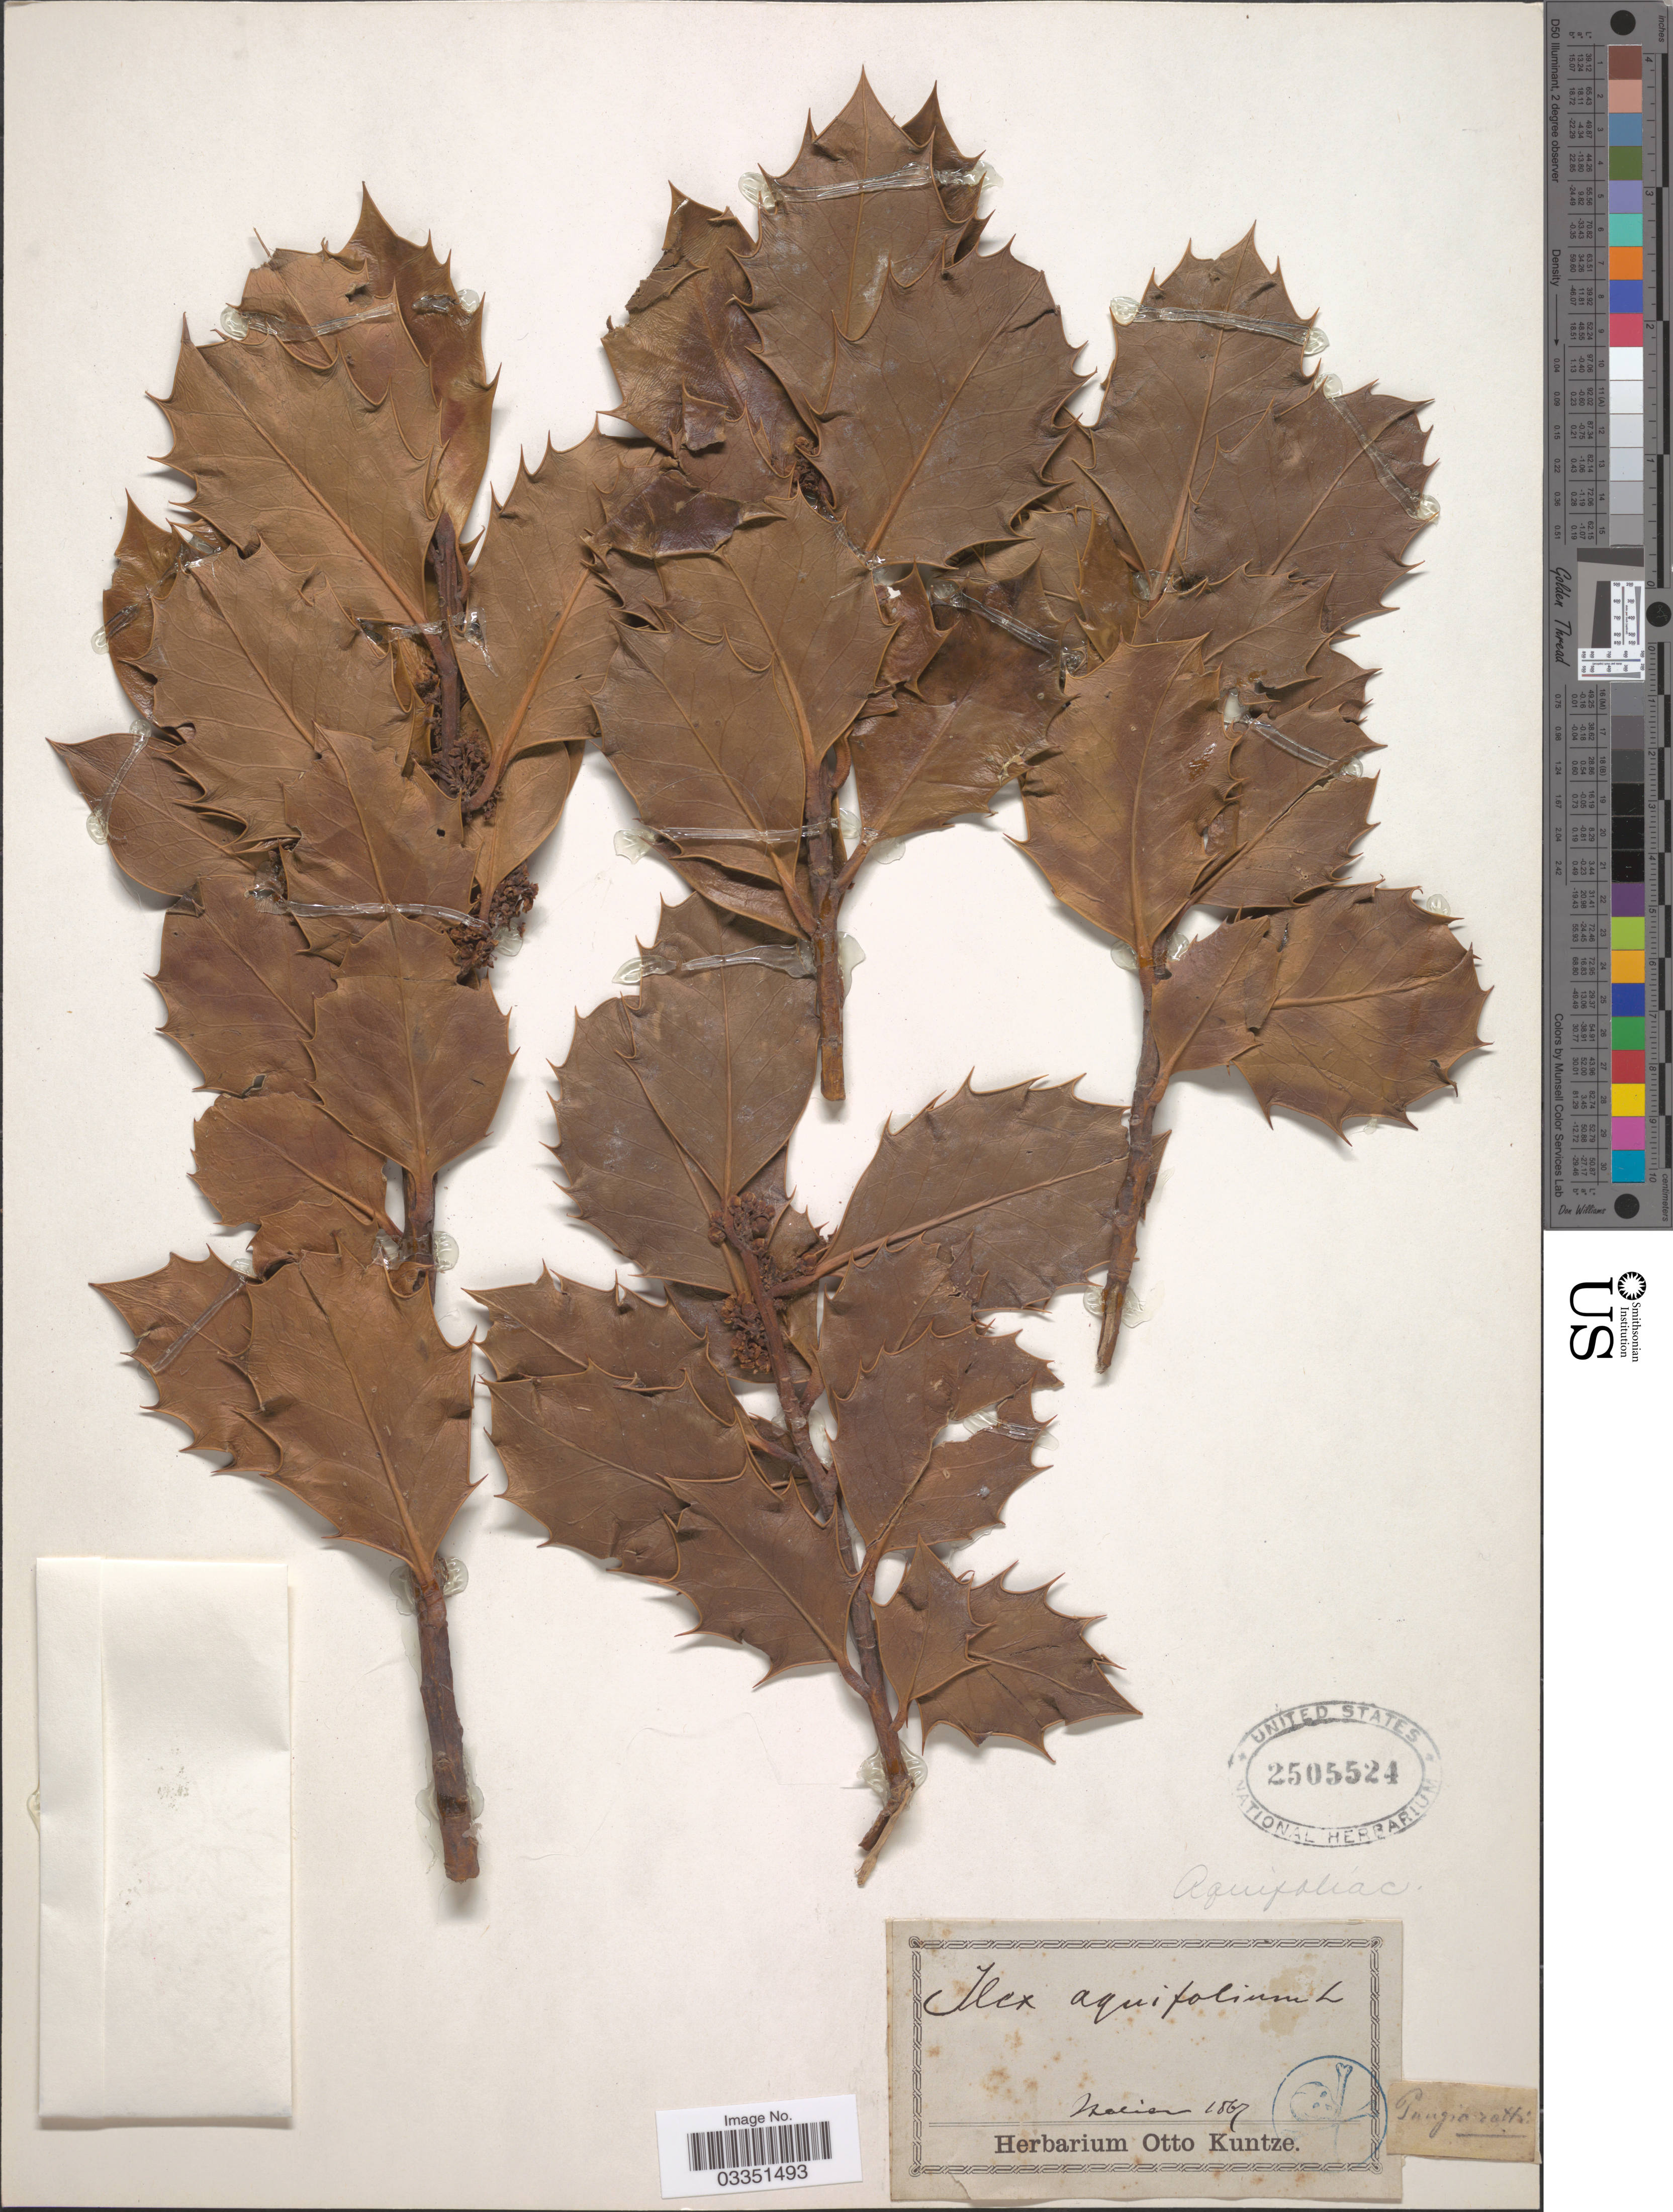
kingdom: Plantae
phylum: Tracheophyta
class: Magnoliopsida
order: Aquifoliales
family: Aquifoliaceae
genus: Ilex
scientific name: Ilex aquifolium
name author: L.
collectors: ex herb. Otto Kuntze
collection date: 1867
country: Italy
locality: Italien.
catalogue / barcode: US 2505524